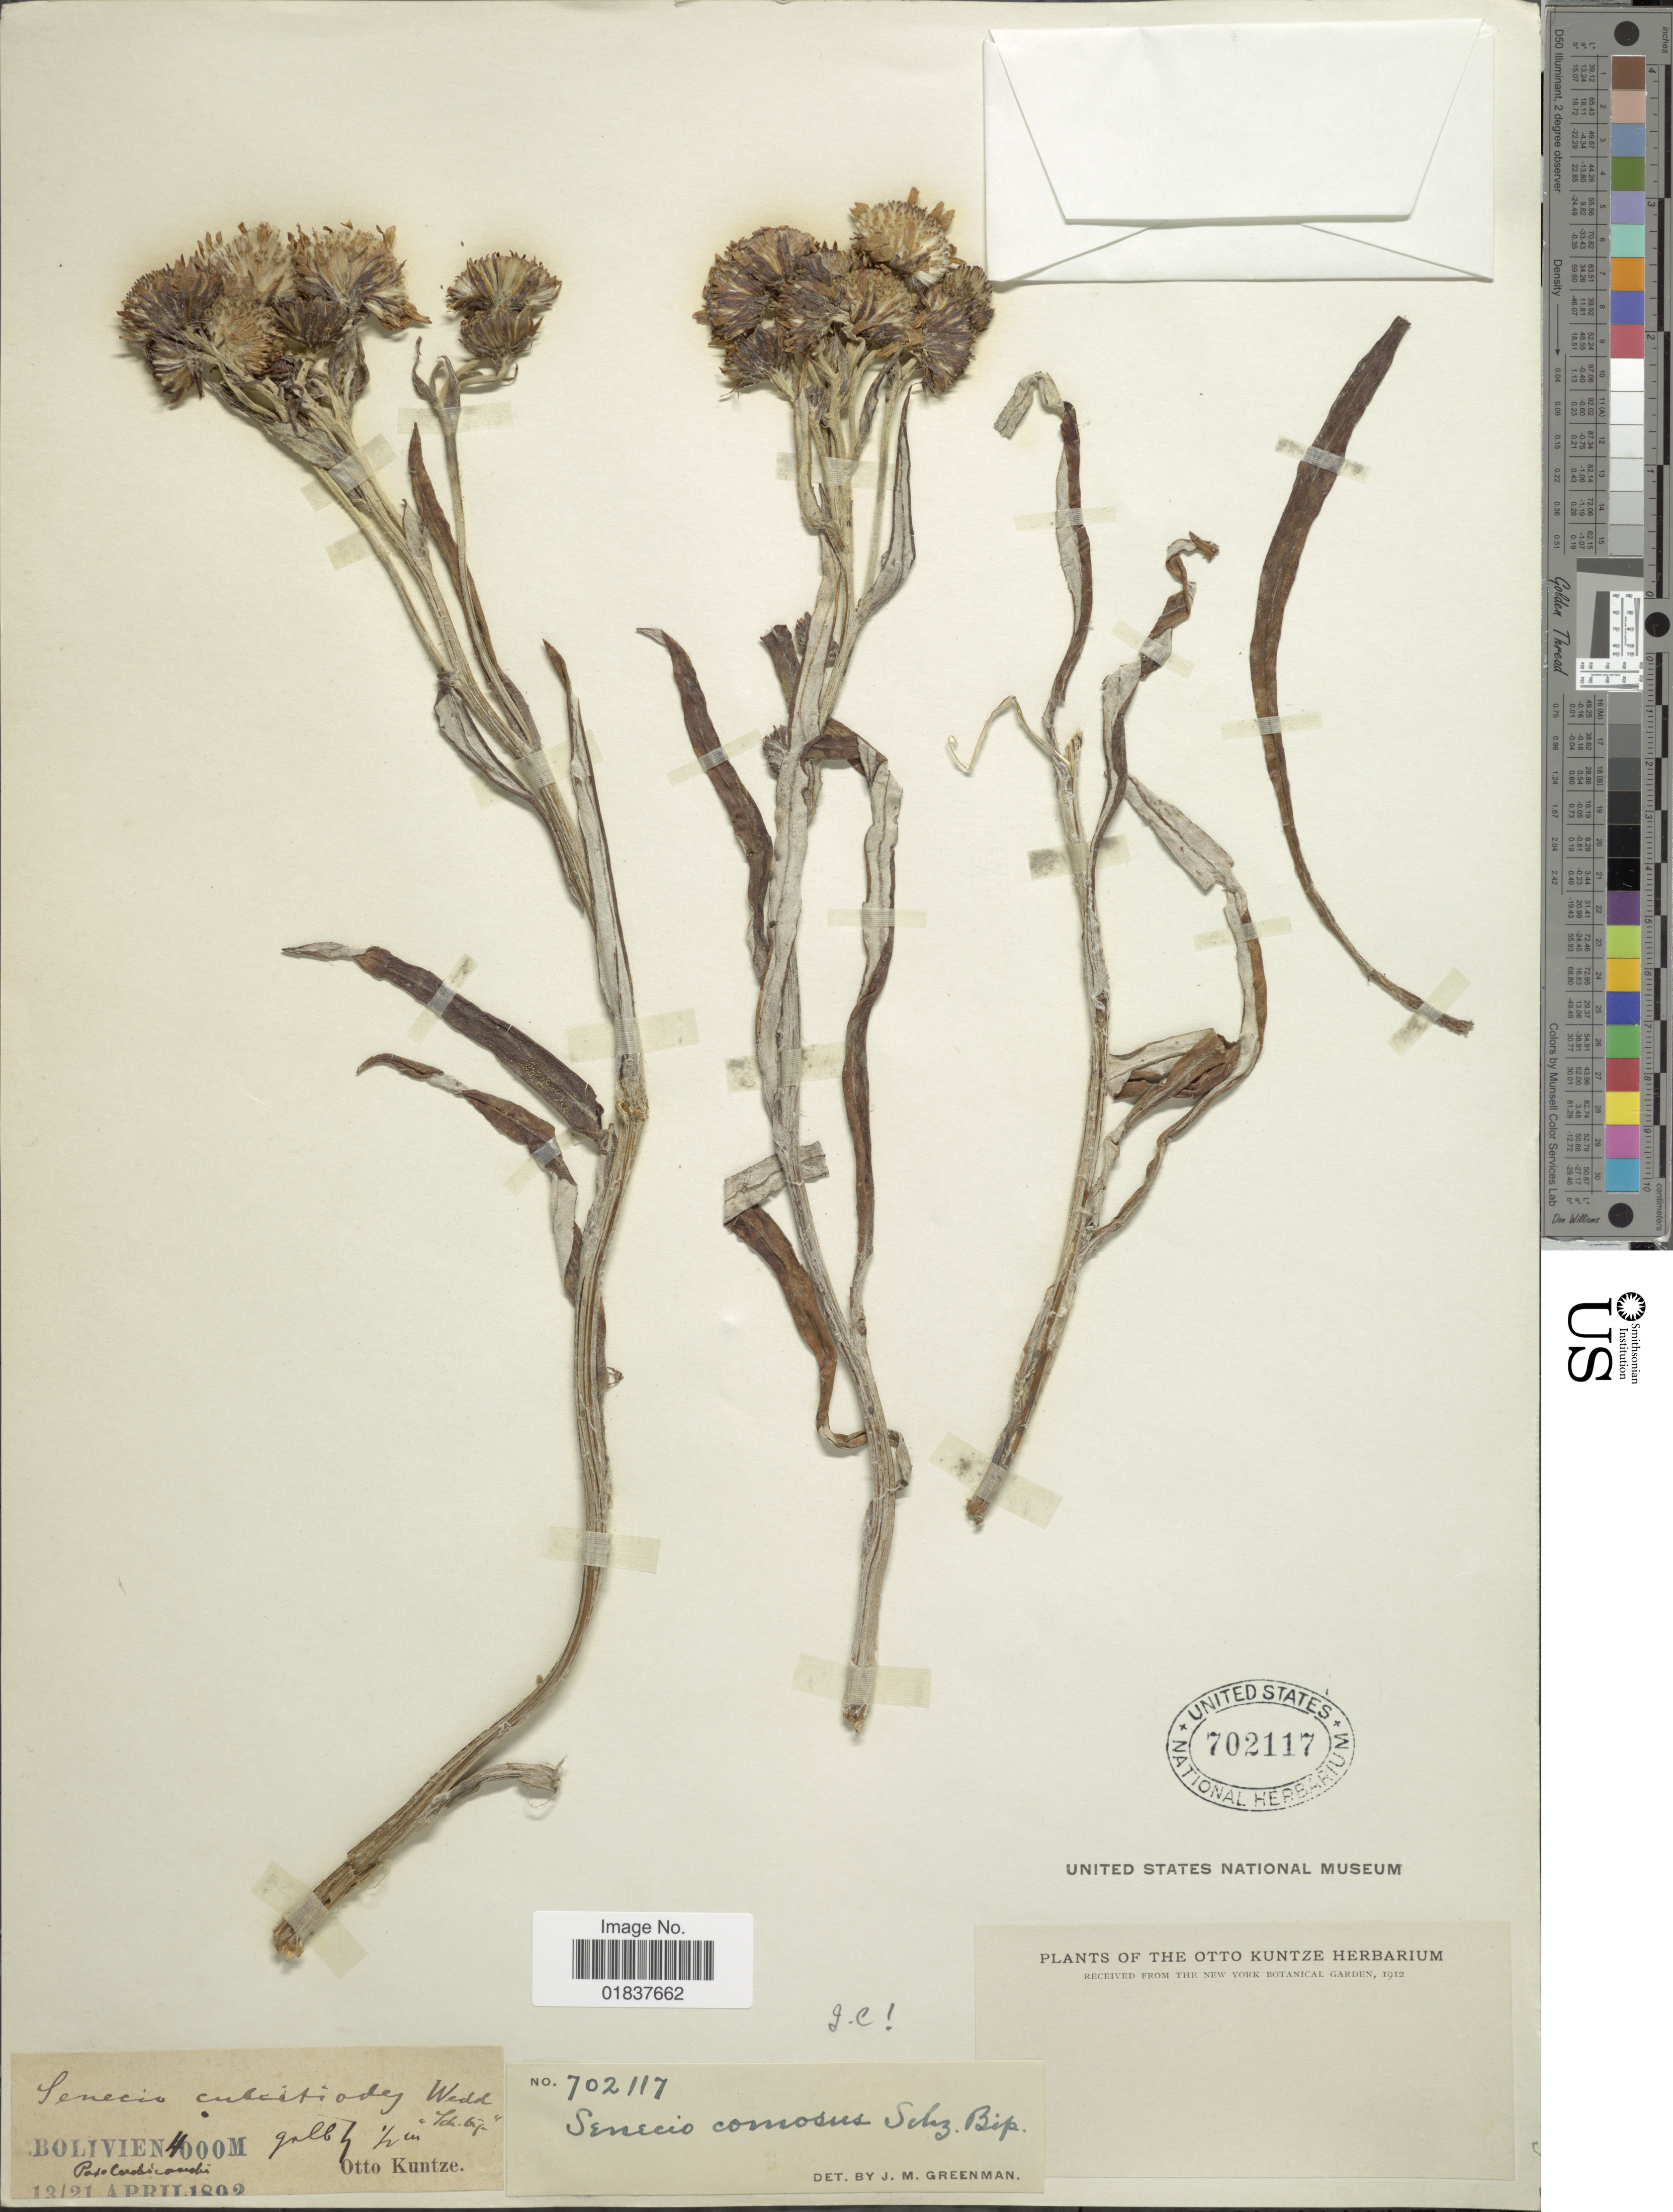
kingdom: Plantae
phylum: Tracheophyta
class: Magnoliopsida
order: Asterales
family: Asteraceae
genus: Senecio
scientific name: Senecio comosus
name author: Sch. Bip.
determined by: Salomon, Luciana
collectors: C.E.O. Kuntze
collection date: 1892-04-13/1892-04-21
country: Bolivia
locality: Paso Carolescanobi [interpreted]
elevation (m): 4000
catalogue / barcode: US 702117